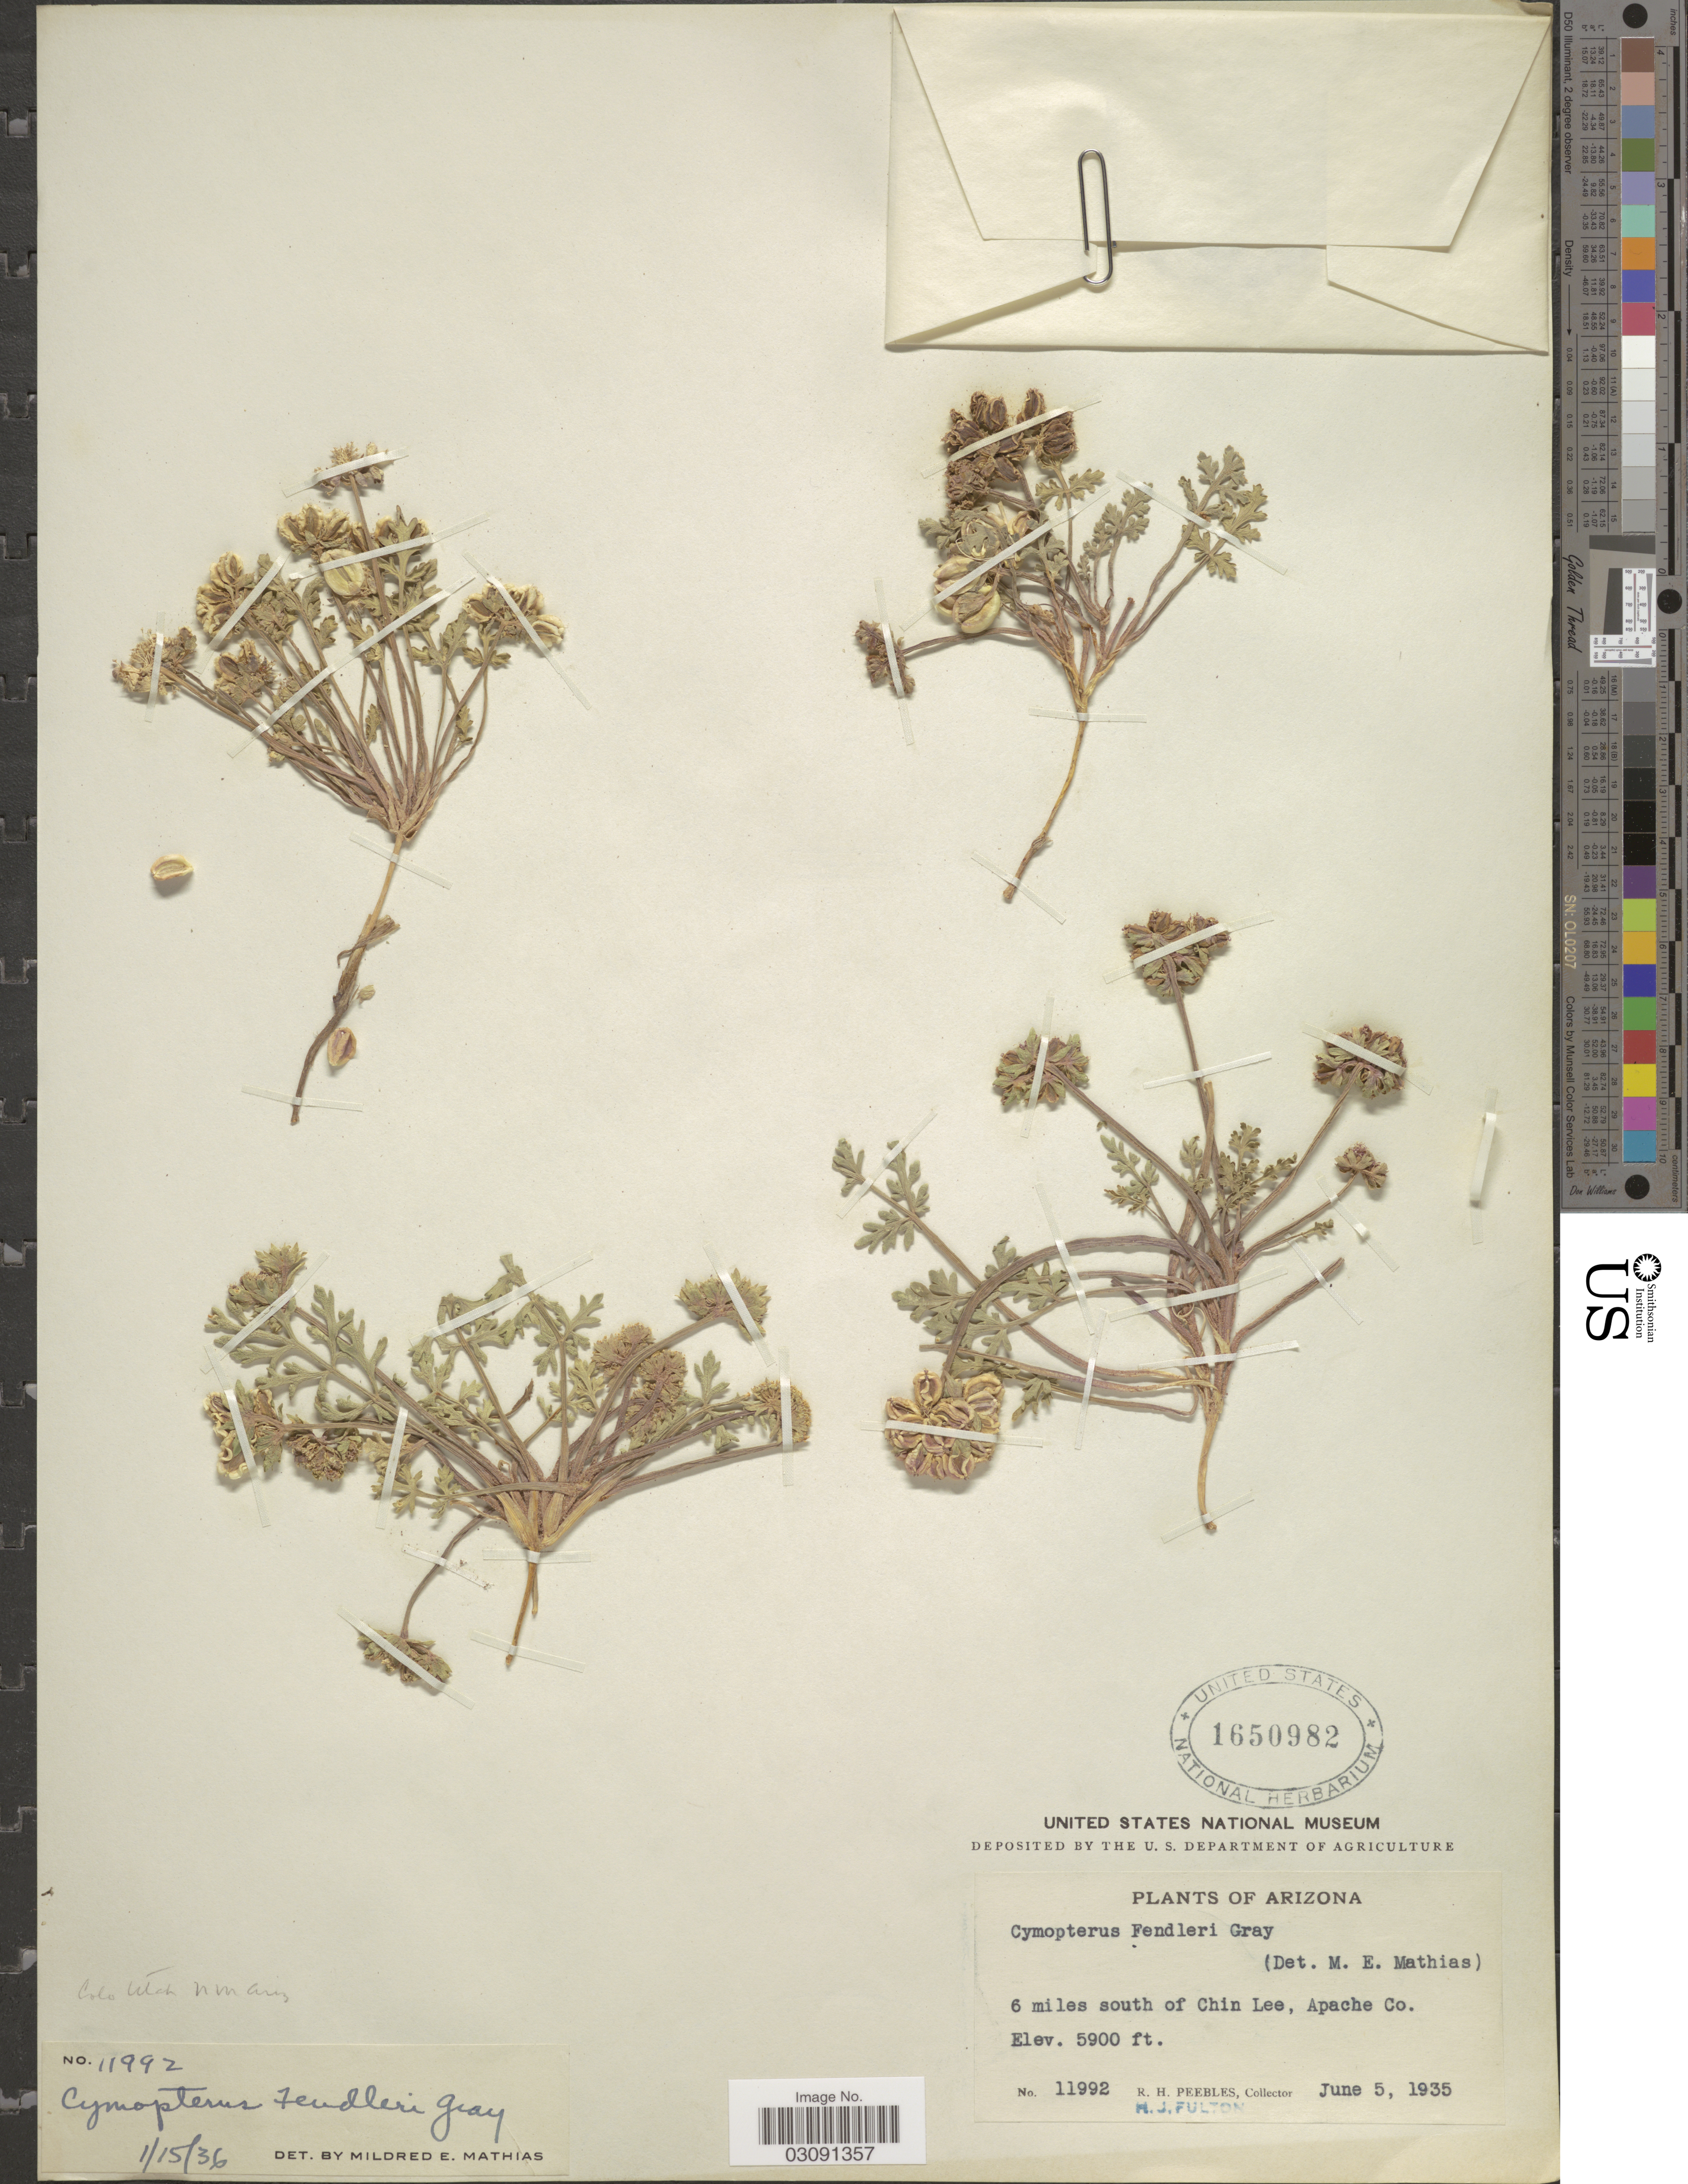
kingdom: Plantae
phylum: Tracheophyta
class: Magnoliopsida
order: Apiales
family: Apiaceae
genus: Cymopterus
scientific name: Cymopterus fendleri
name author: A. Gray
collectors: R. H. Peebles & H. Fulton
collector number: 11992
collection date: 1935-06-05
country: United States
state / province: Arizona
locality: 6 miles south of Chin Lee, Apache Co.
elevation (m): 1798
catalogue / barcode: US 1650982